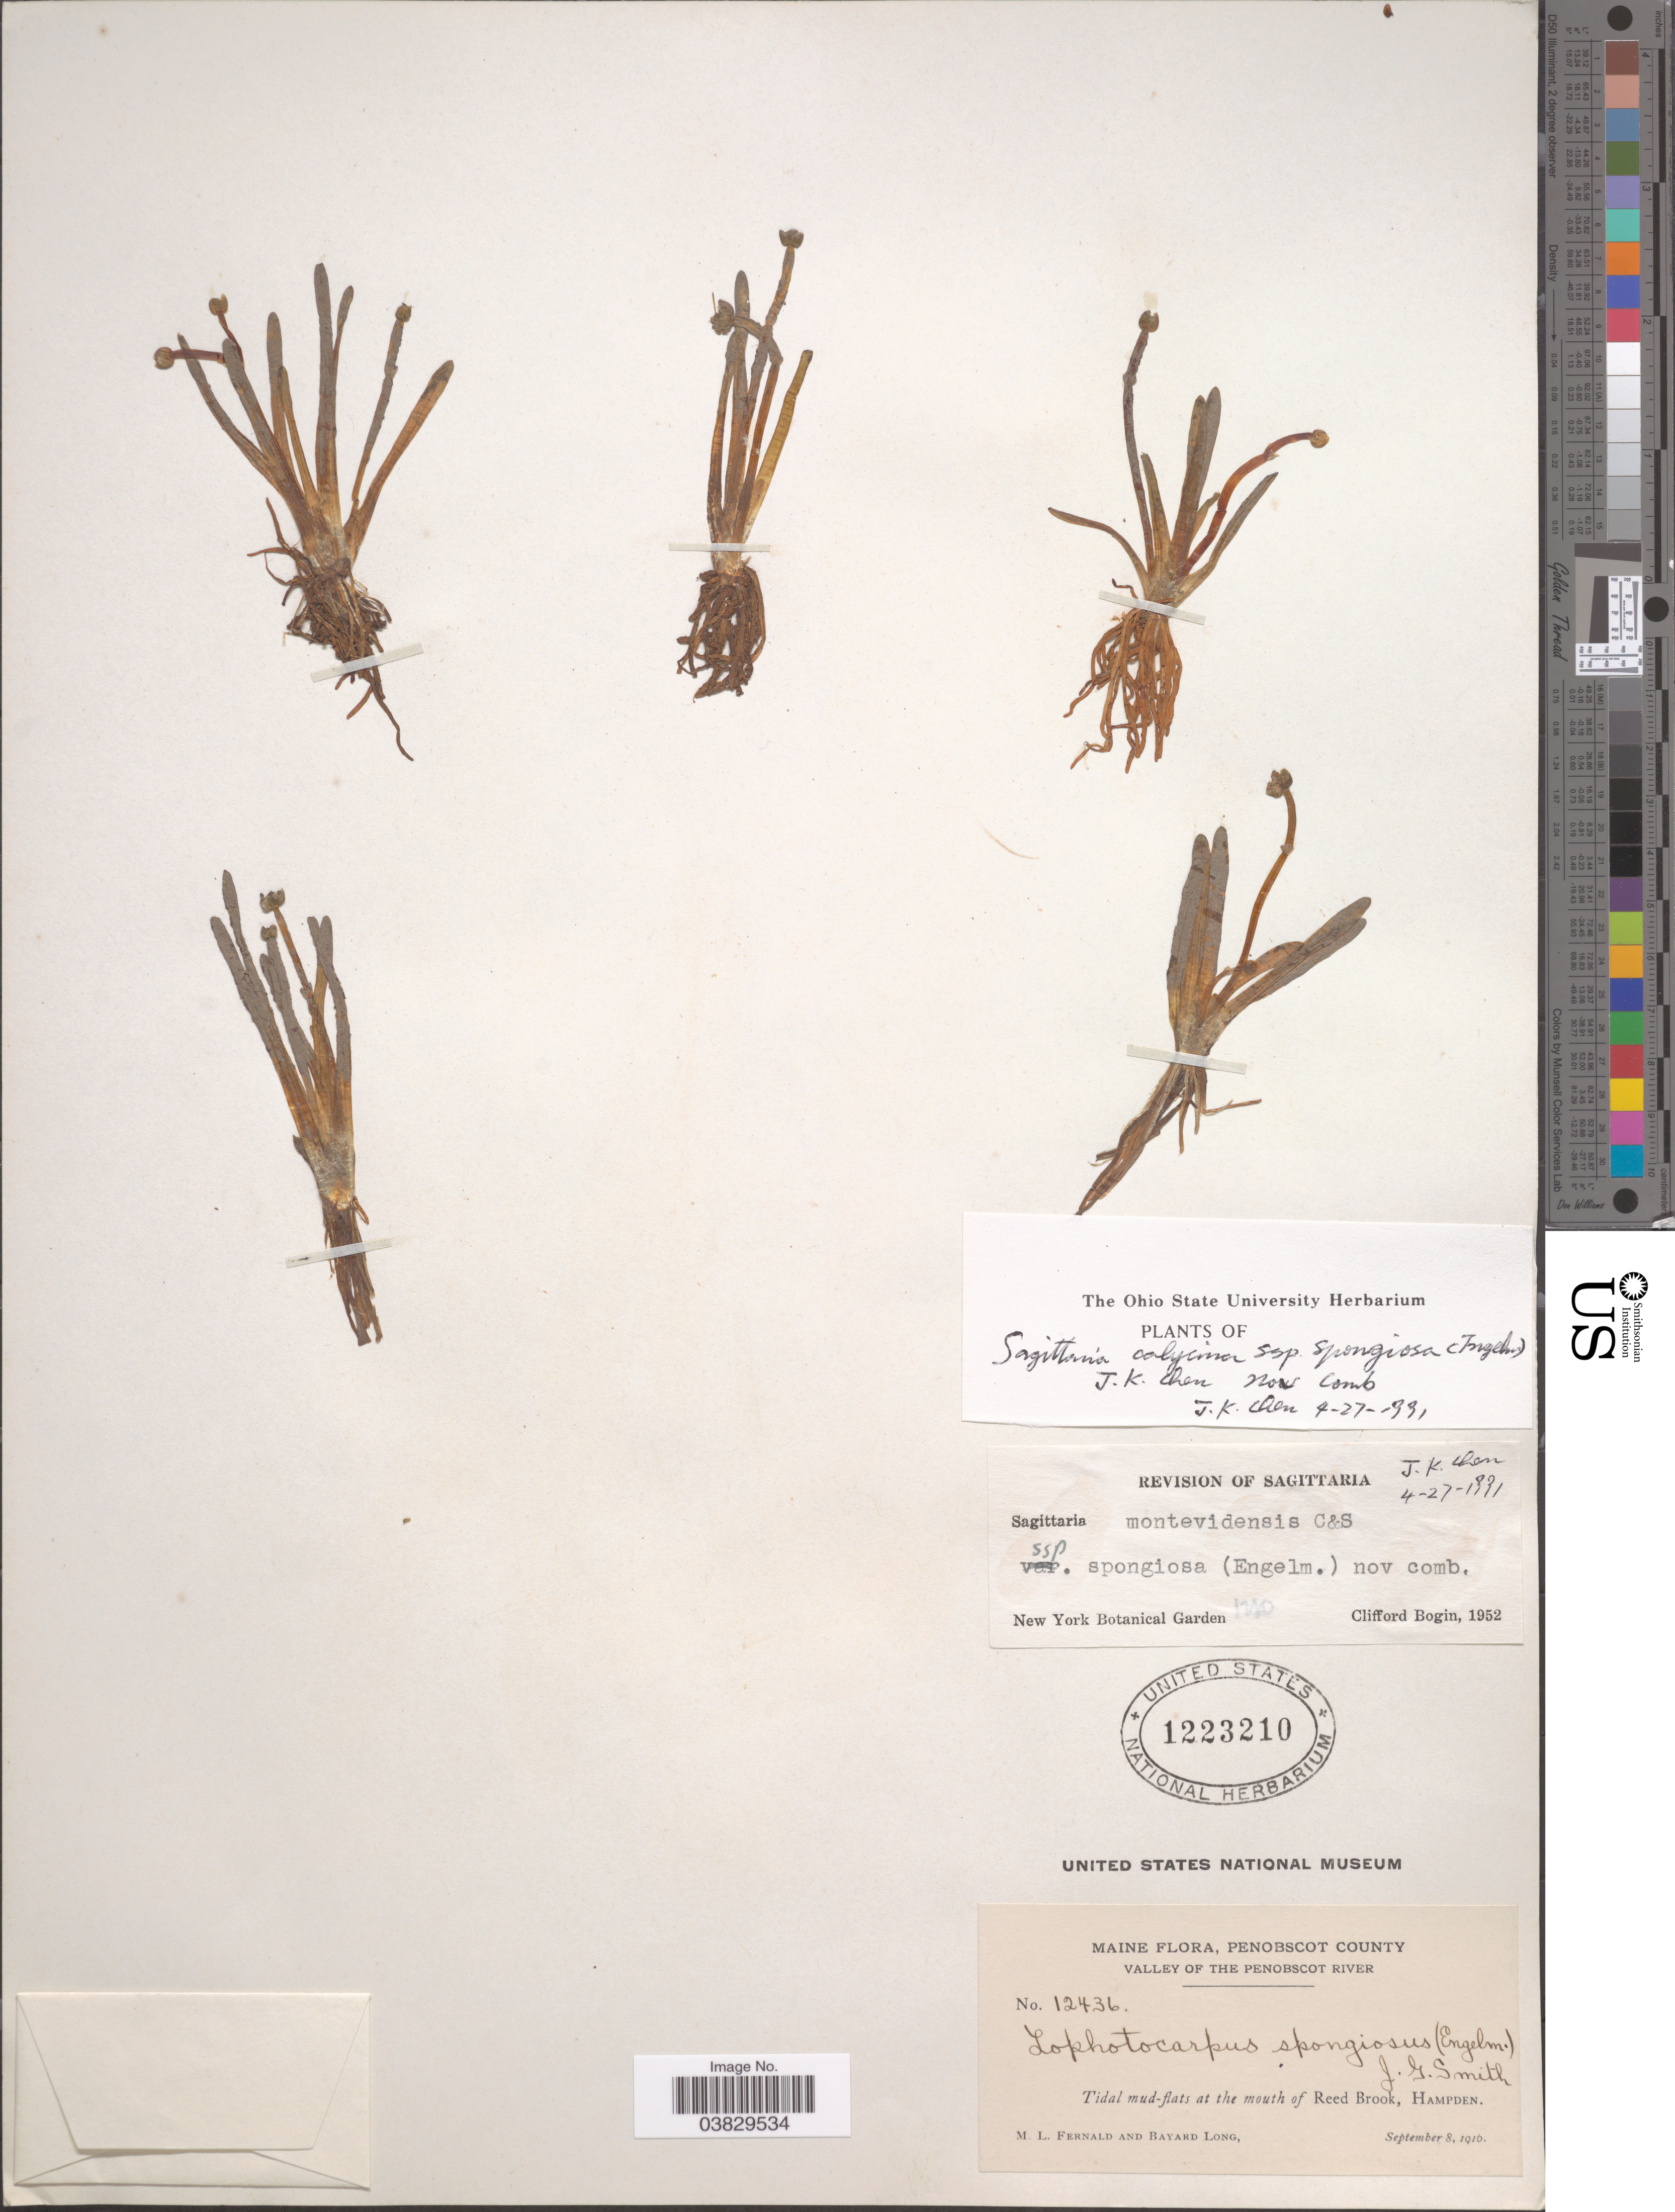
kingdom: Plantae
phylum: Tracheophyta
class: Liliopsida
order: Alismatales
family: Alismataceae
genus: Sagittaria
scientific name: Sagittaria calycina var. spongiosa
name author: Engelm.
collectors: M. L. Fernald & B. Long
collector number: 12436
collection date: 1910-09-08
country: United States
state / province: Maine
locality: Penobscot County. Valley of The Penobscot River. The mouth of Reed Brook, Hampden.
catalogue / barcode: US 1223210